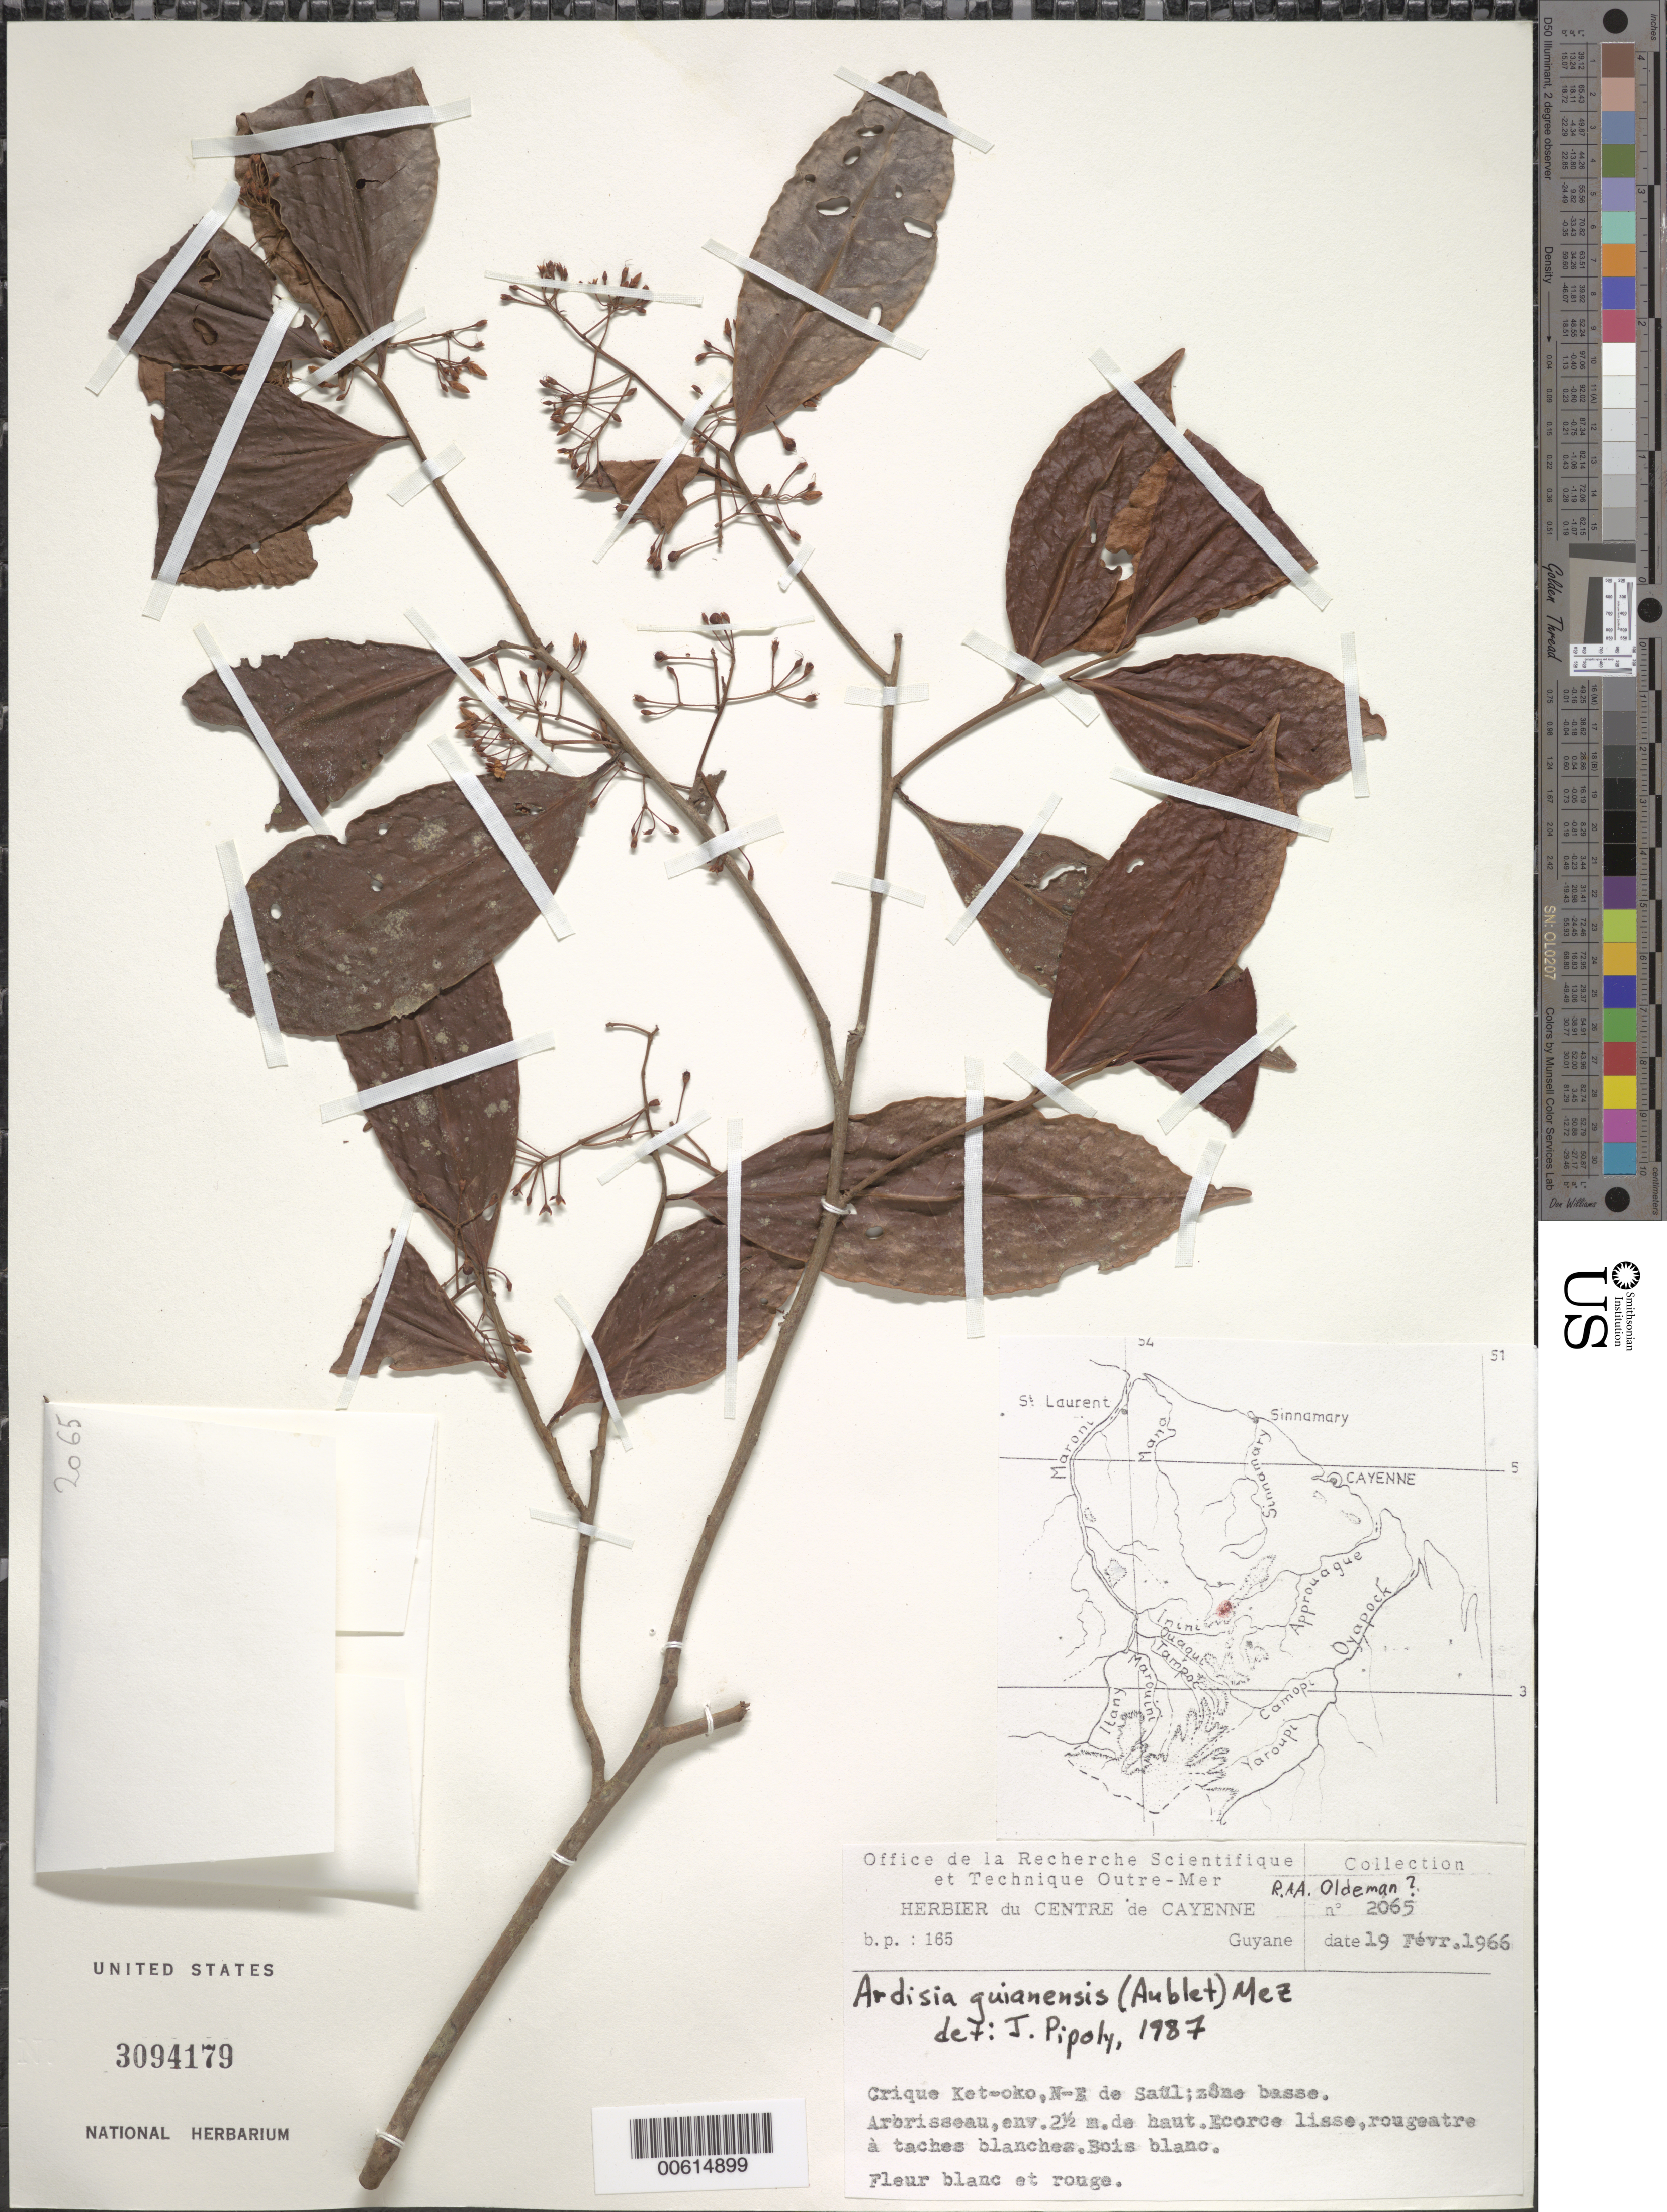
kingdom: Plantae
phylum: Tracheophyta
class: Magnoliopsida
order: Ericales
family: Primulaceae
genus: Ardisia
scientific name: Ardisia guianensis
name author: (Aubl.) Mez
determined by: Pipoly, J. J., III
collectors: R. Oldeman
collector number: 2065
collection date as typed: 19-Feb-66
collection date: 1966-02-19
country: French Guiana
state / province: Saint-Laurent-du-Maroni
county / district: Saül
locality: Crique Ket-oko, NE de Saül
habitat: Vallée de la crique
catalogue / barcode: US 3094179